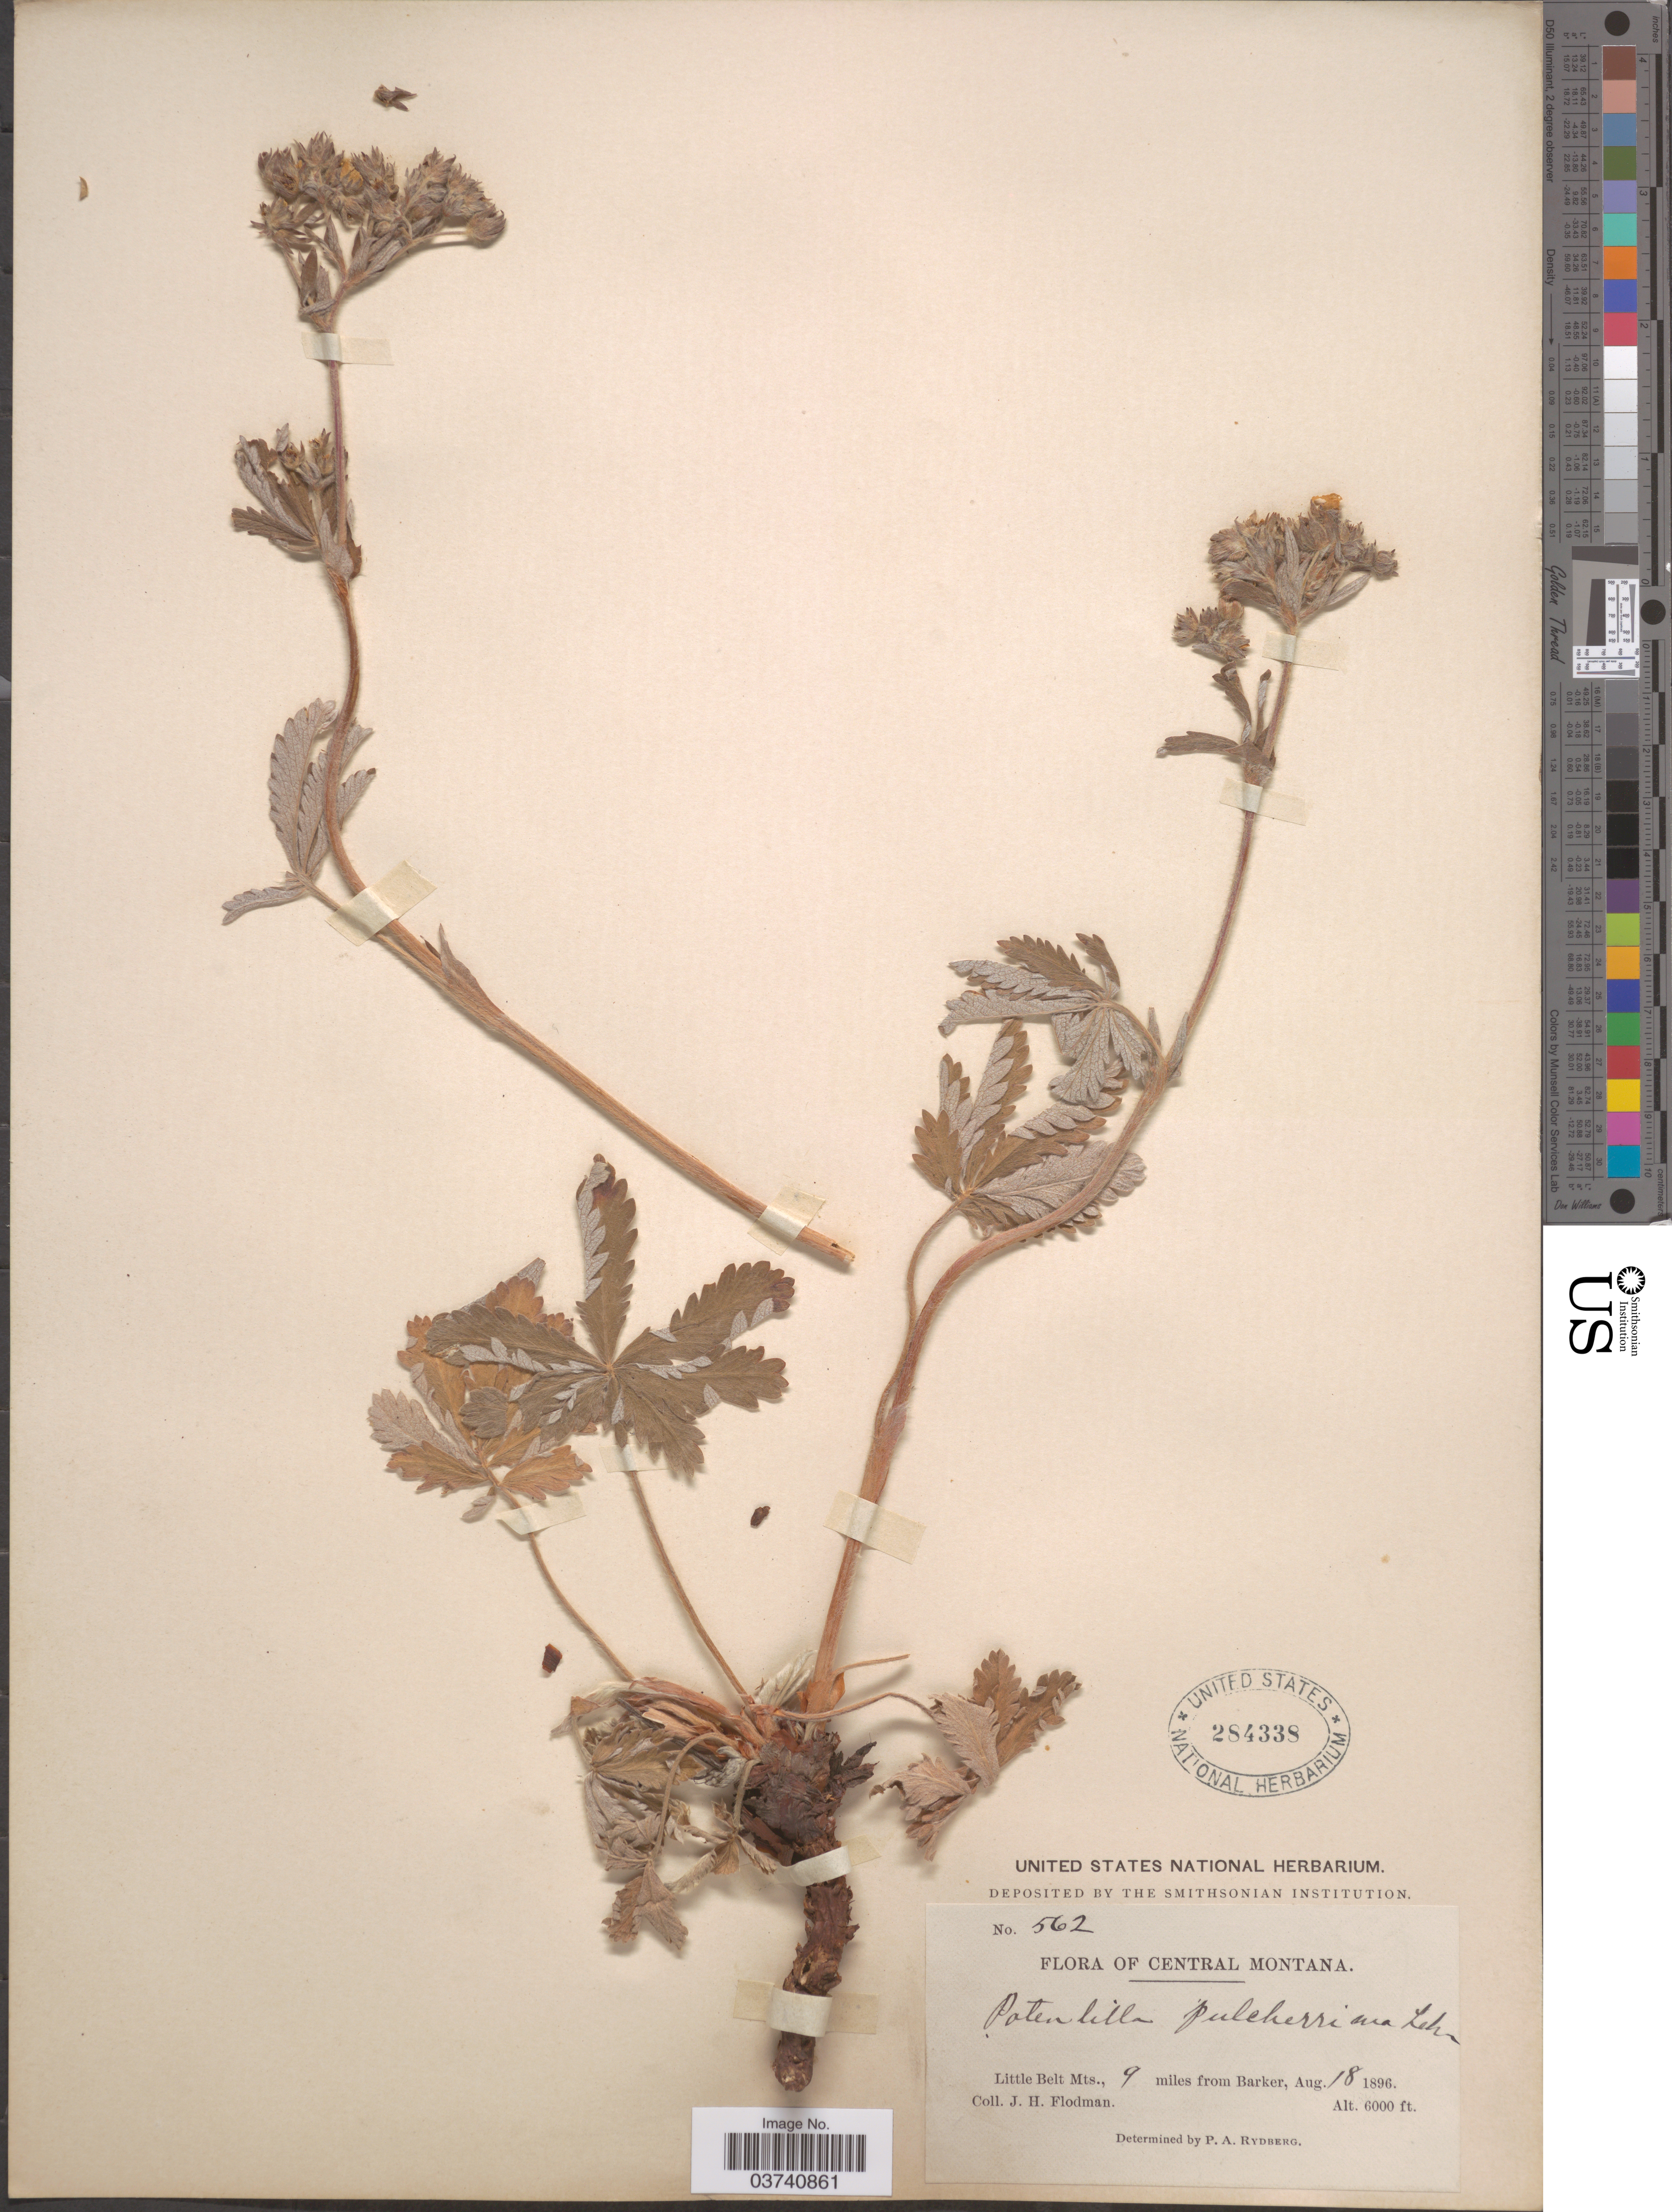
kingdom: Plantae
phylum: Tracheophyta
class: Magnoliopsida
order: Rosales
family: Rosaceae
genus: Potentilla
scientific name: Potentilla pulcherrima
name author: Lehm.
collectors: J. Flodman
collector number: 562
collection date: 1896-08-18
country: United States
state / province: Montana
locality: Central Montana. Little Belt Mts., 9 miles from Barker.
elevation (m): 1829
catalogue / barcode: US 284338